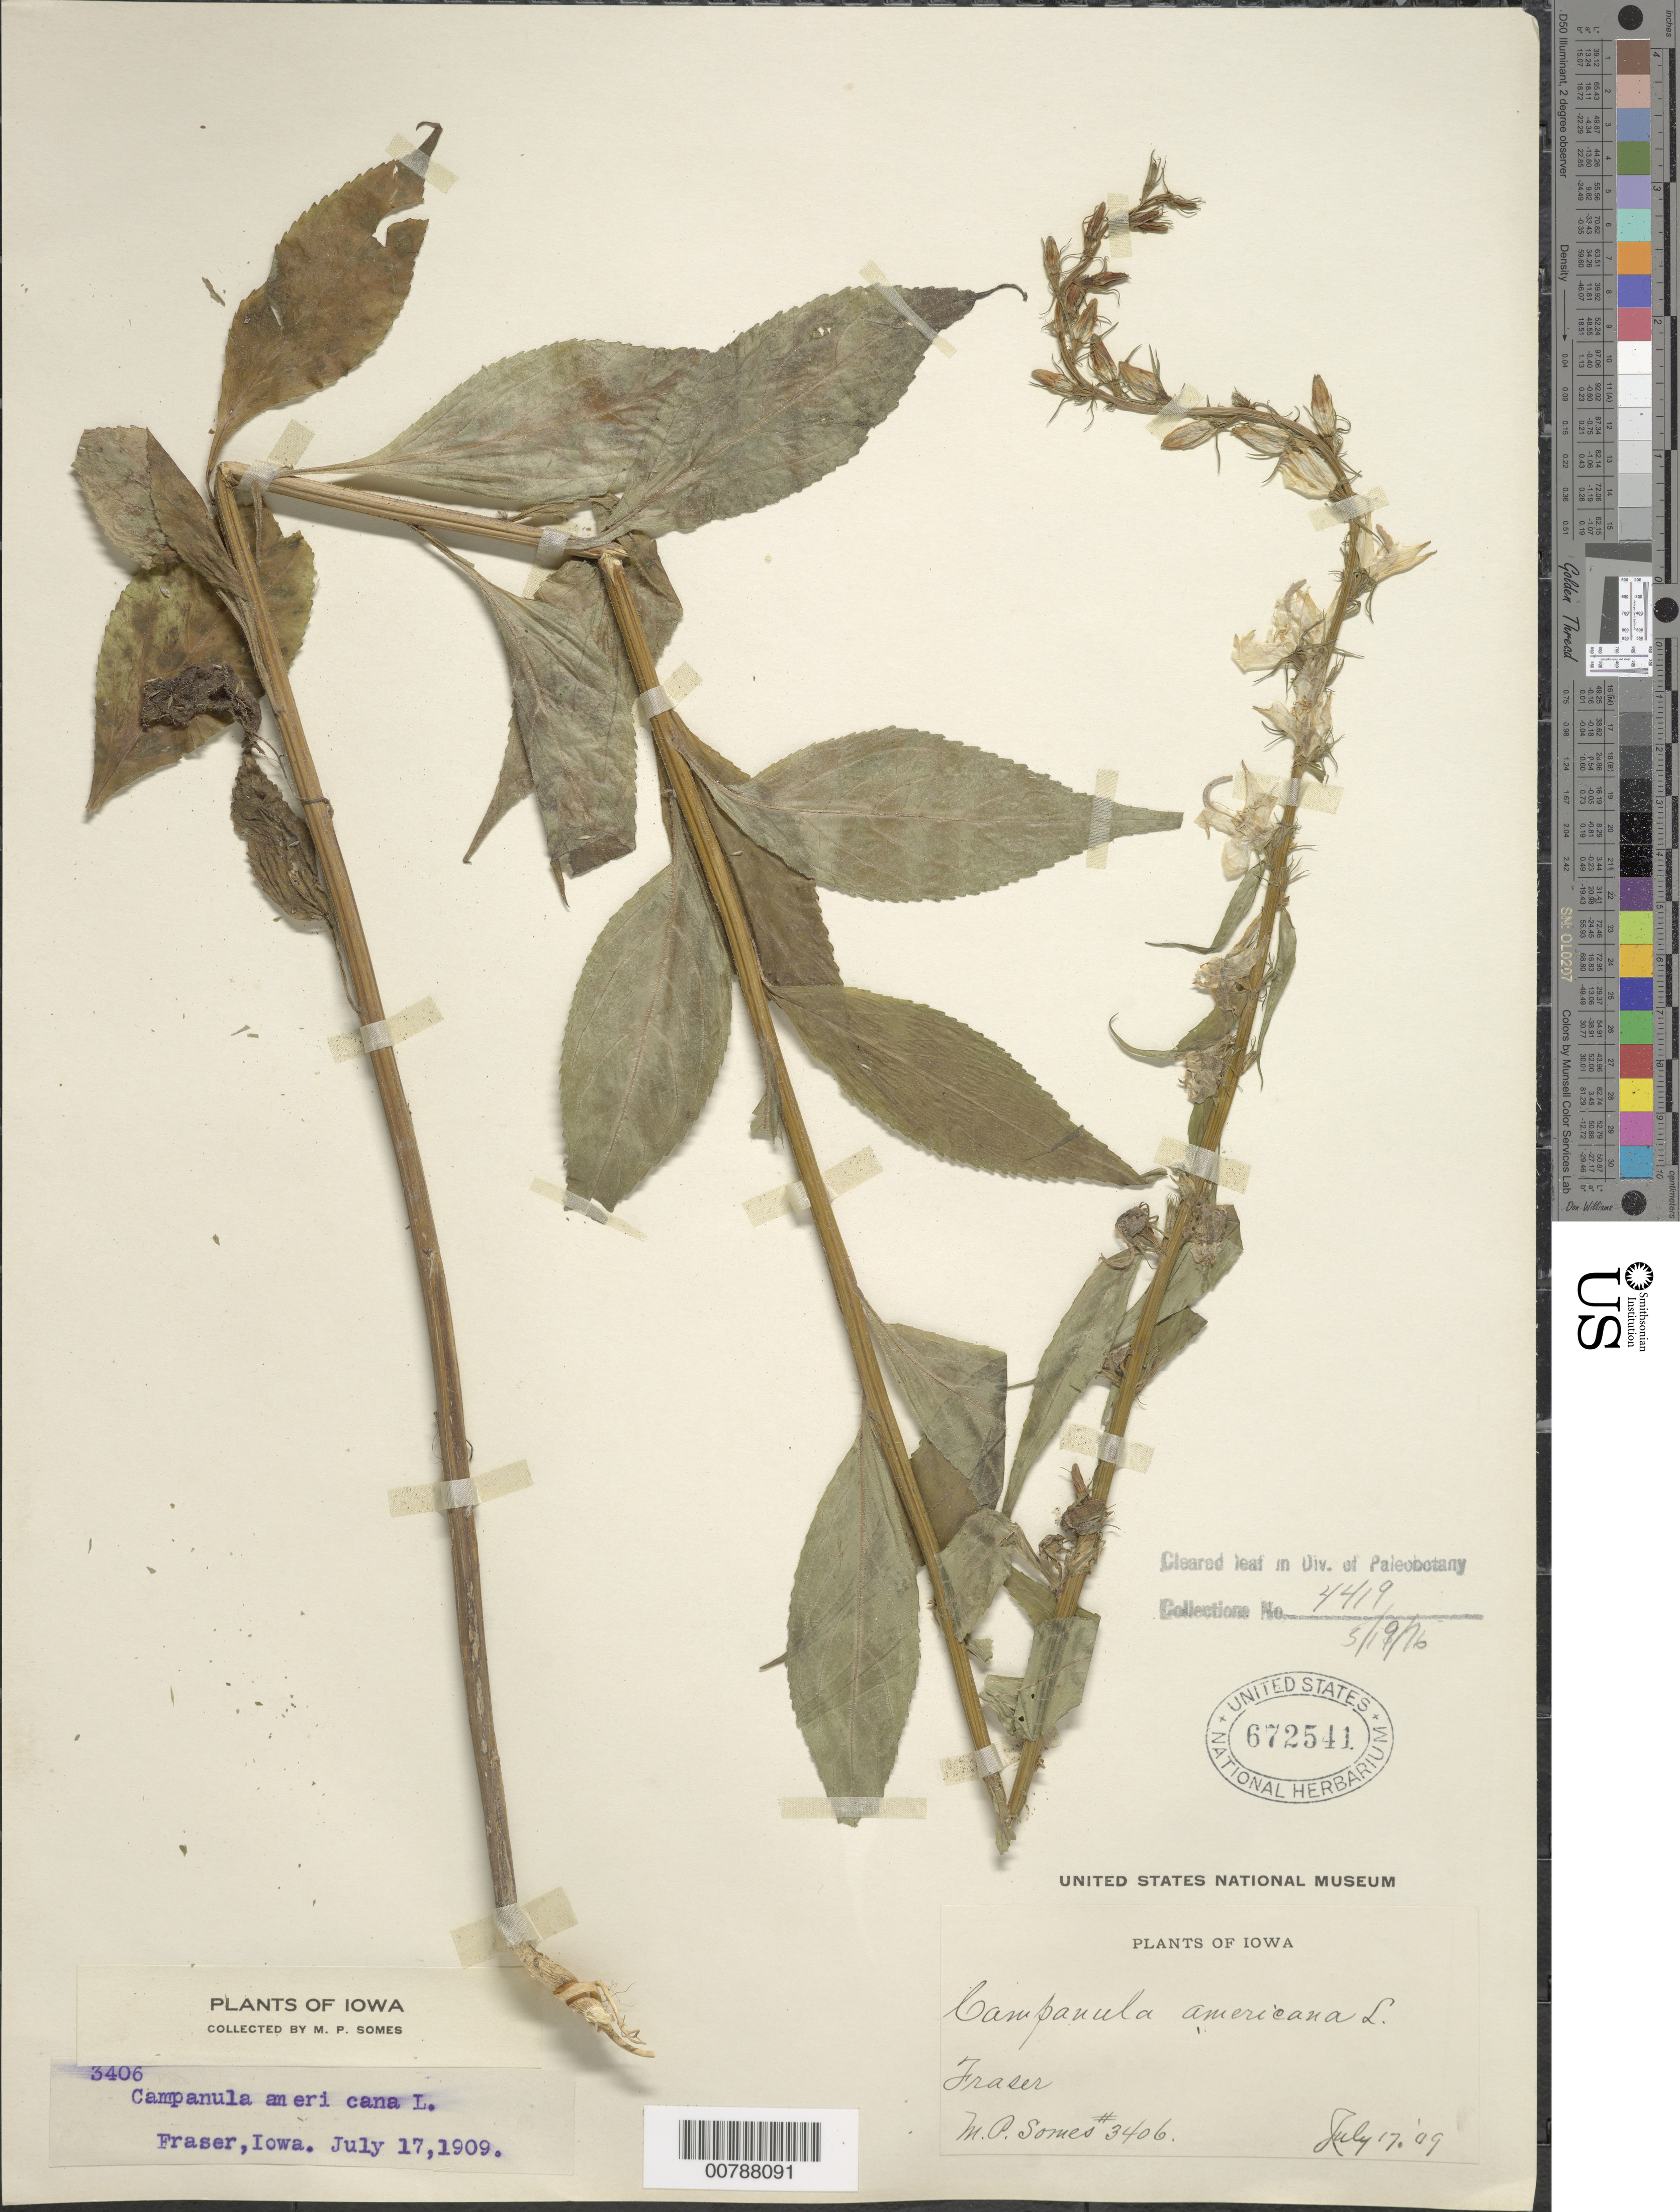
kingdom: Plantae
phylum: Tracheophyta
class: Magnoliopsida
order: Asterales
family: Campanulaceae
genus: Campanula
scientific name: Campanula americana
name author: L.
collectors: M. Somes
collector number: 3406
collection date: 1909-07-17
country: United States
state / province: Iowa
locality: Fraser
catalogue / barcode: US 672541